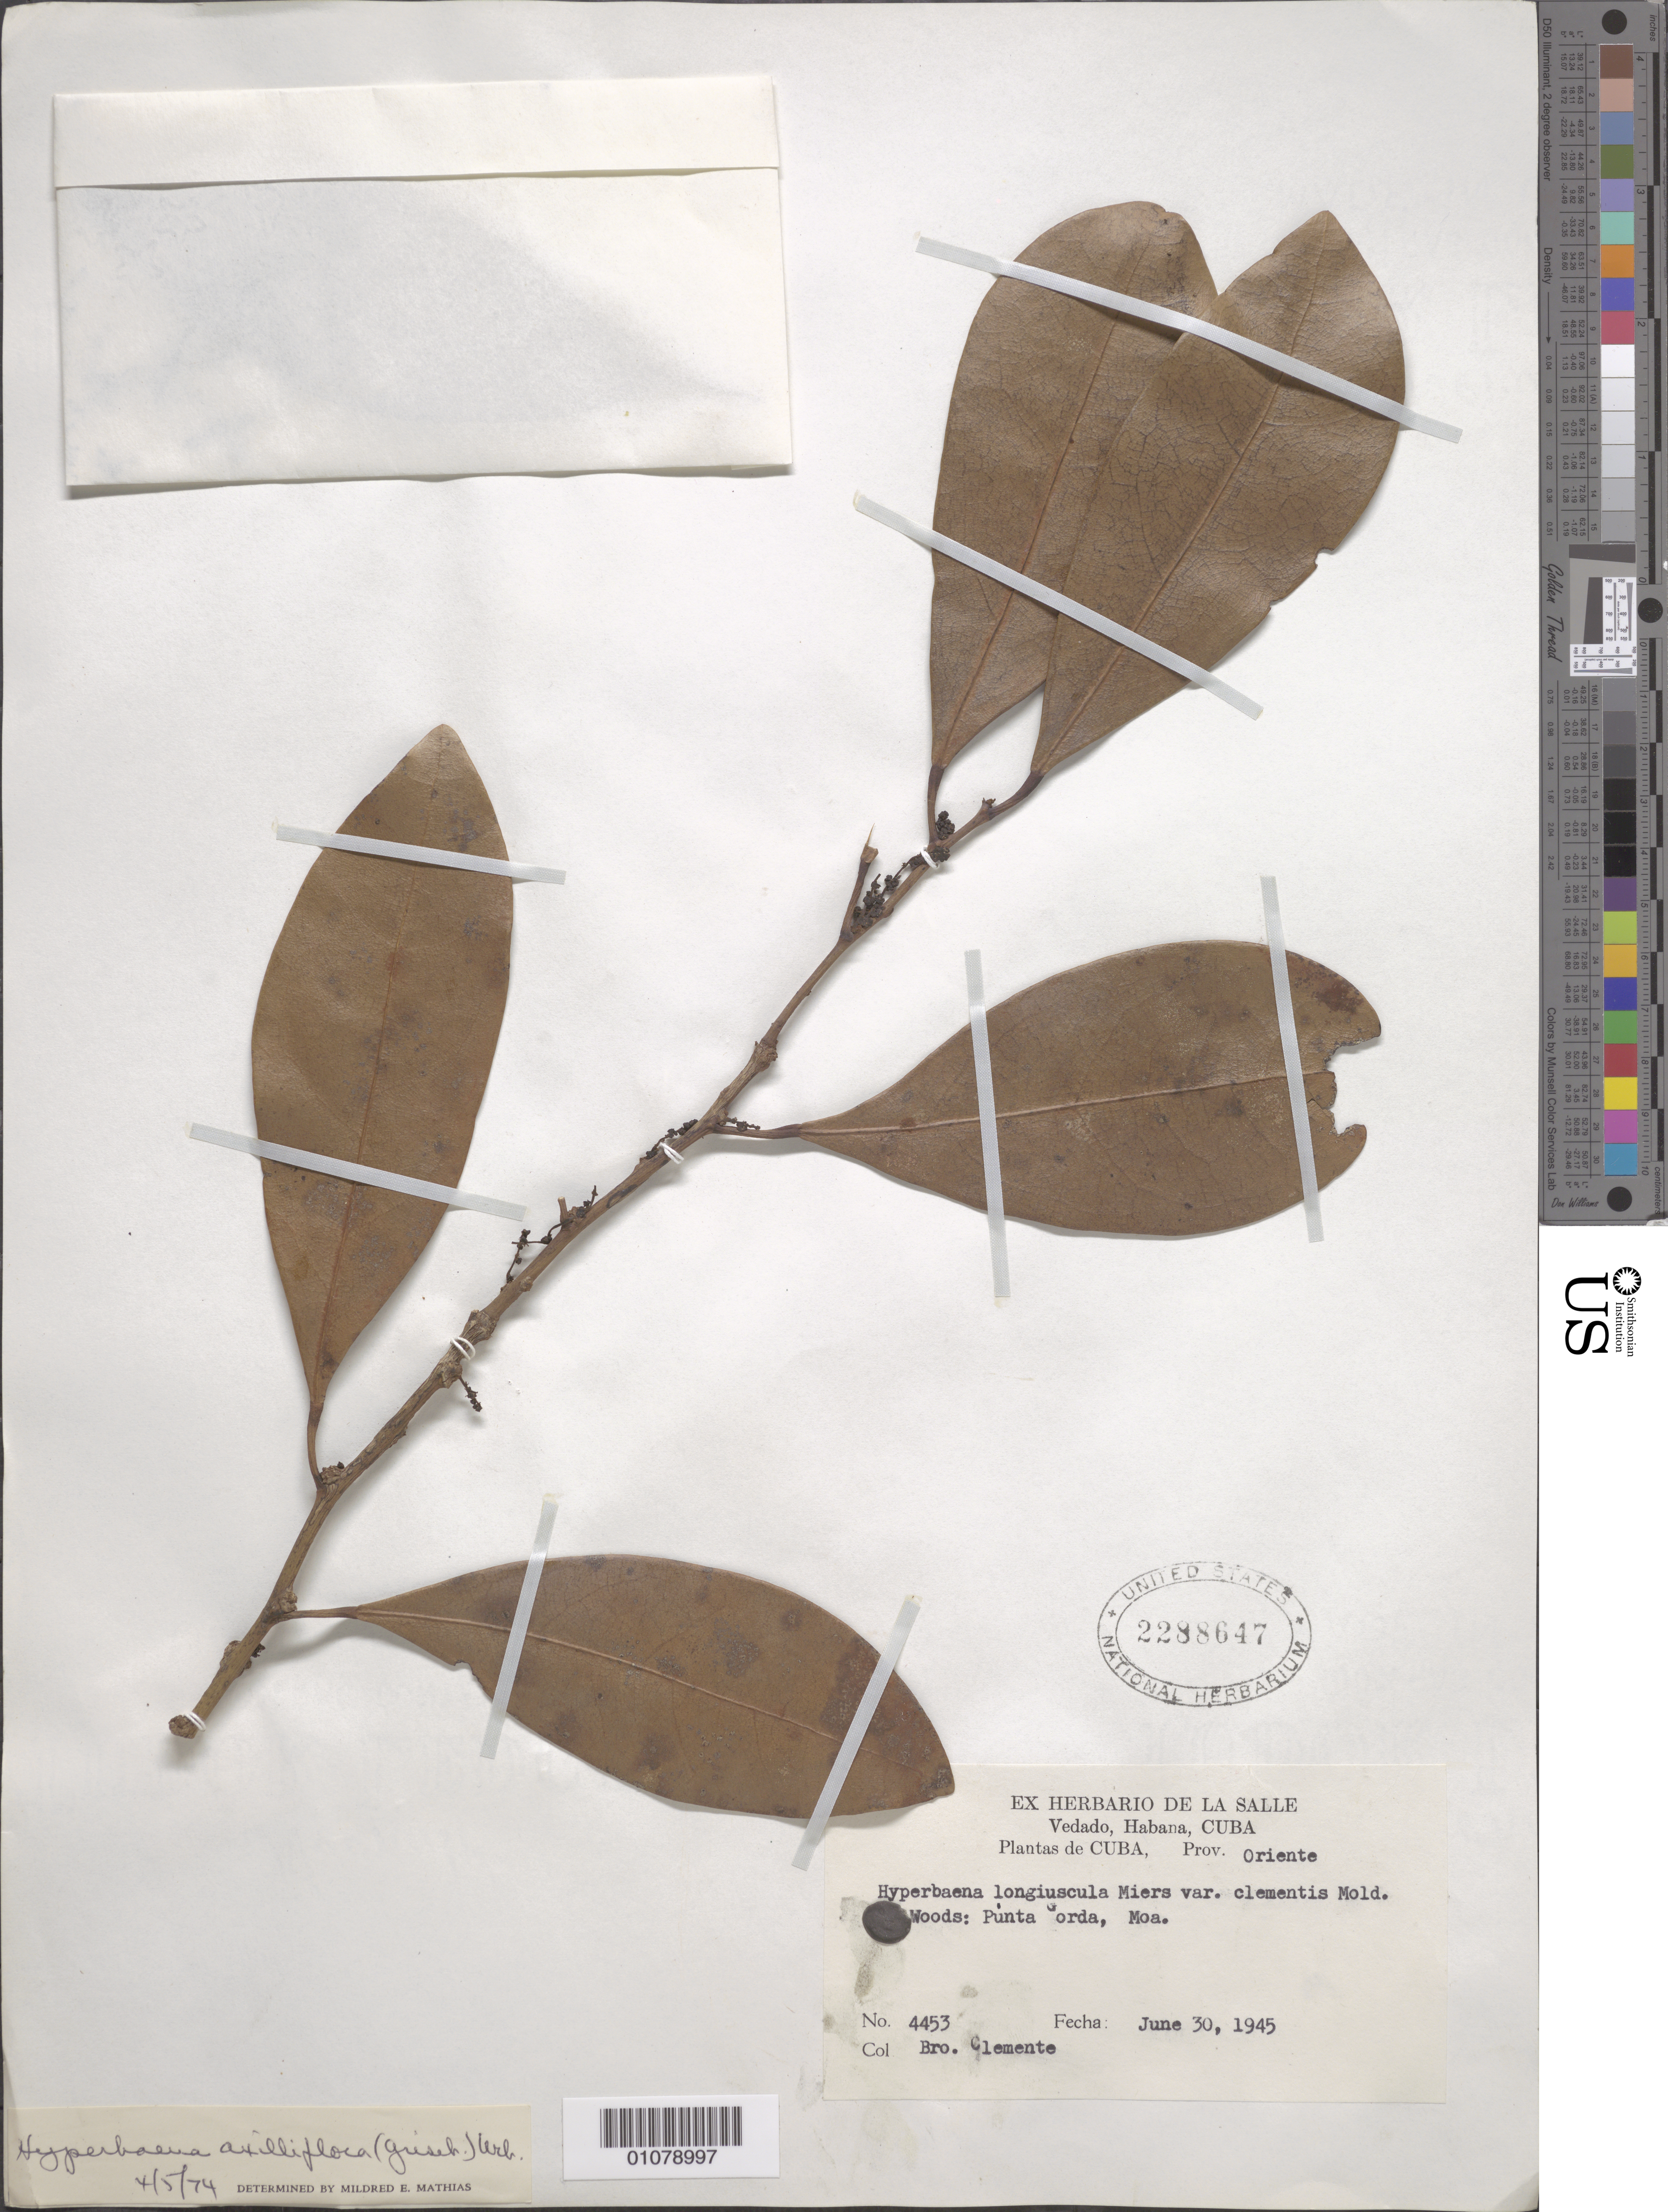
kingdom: Plantae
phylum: Tracheophyta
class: Magnoliopsida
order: Ranunculales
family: Menispermaceae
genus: Hyperbaena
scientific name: Hyperbaena axilliflora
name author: (Griseb.) Urb.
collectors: B. Clement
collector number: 4453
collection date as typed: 30 Jun 1945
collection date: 1945-06-30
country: Cuba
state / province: Holguín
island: Cuba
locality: Woods:Punta Gorda, Moa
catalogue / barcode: US 2288647